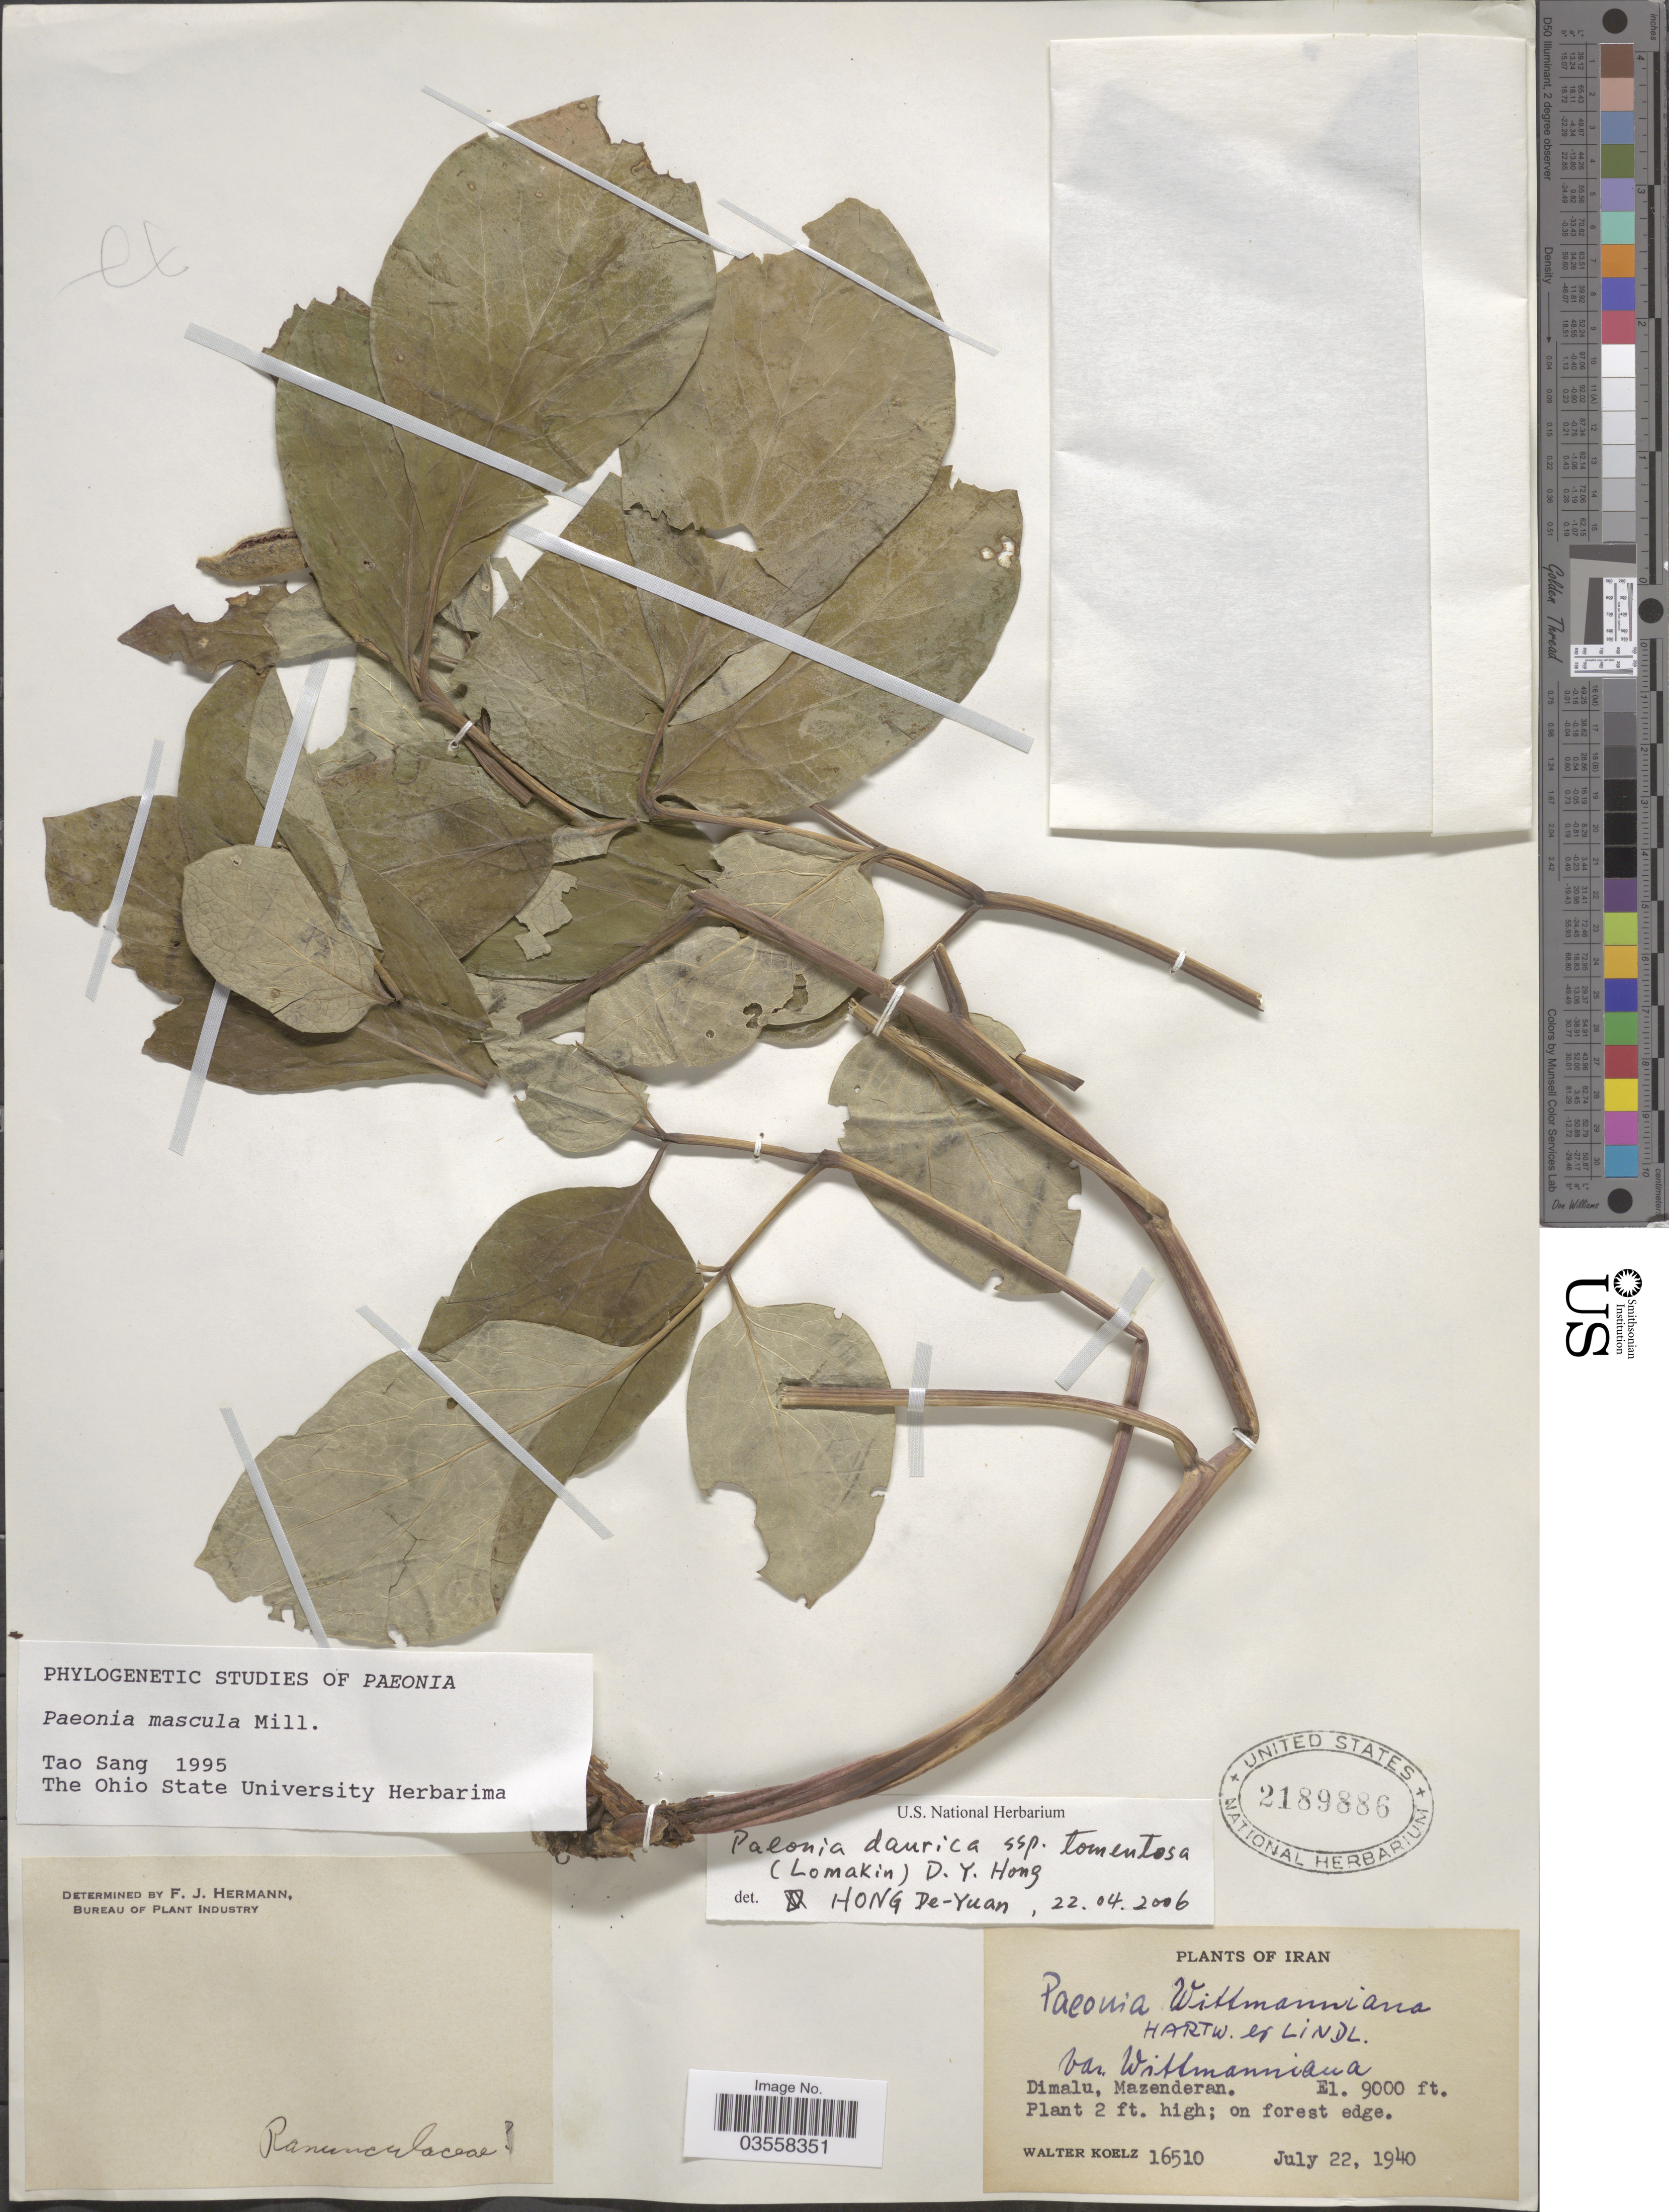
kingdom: Plantae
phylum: Tracheophyta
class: Magnoliopsida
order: Saxifragales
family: Paeoniaceae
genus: Paeonia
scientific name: Paeonia daurica subsp. tomentosa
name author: (Lomakin) D.Y. Hong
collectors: W. N. Koelz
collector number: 16510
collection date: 1940-07-22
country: Iran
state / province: Mazandaran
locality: Dimalu, Mazenderan.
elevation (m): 2743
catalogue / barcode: US 2189886